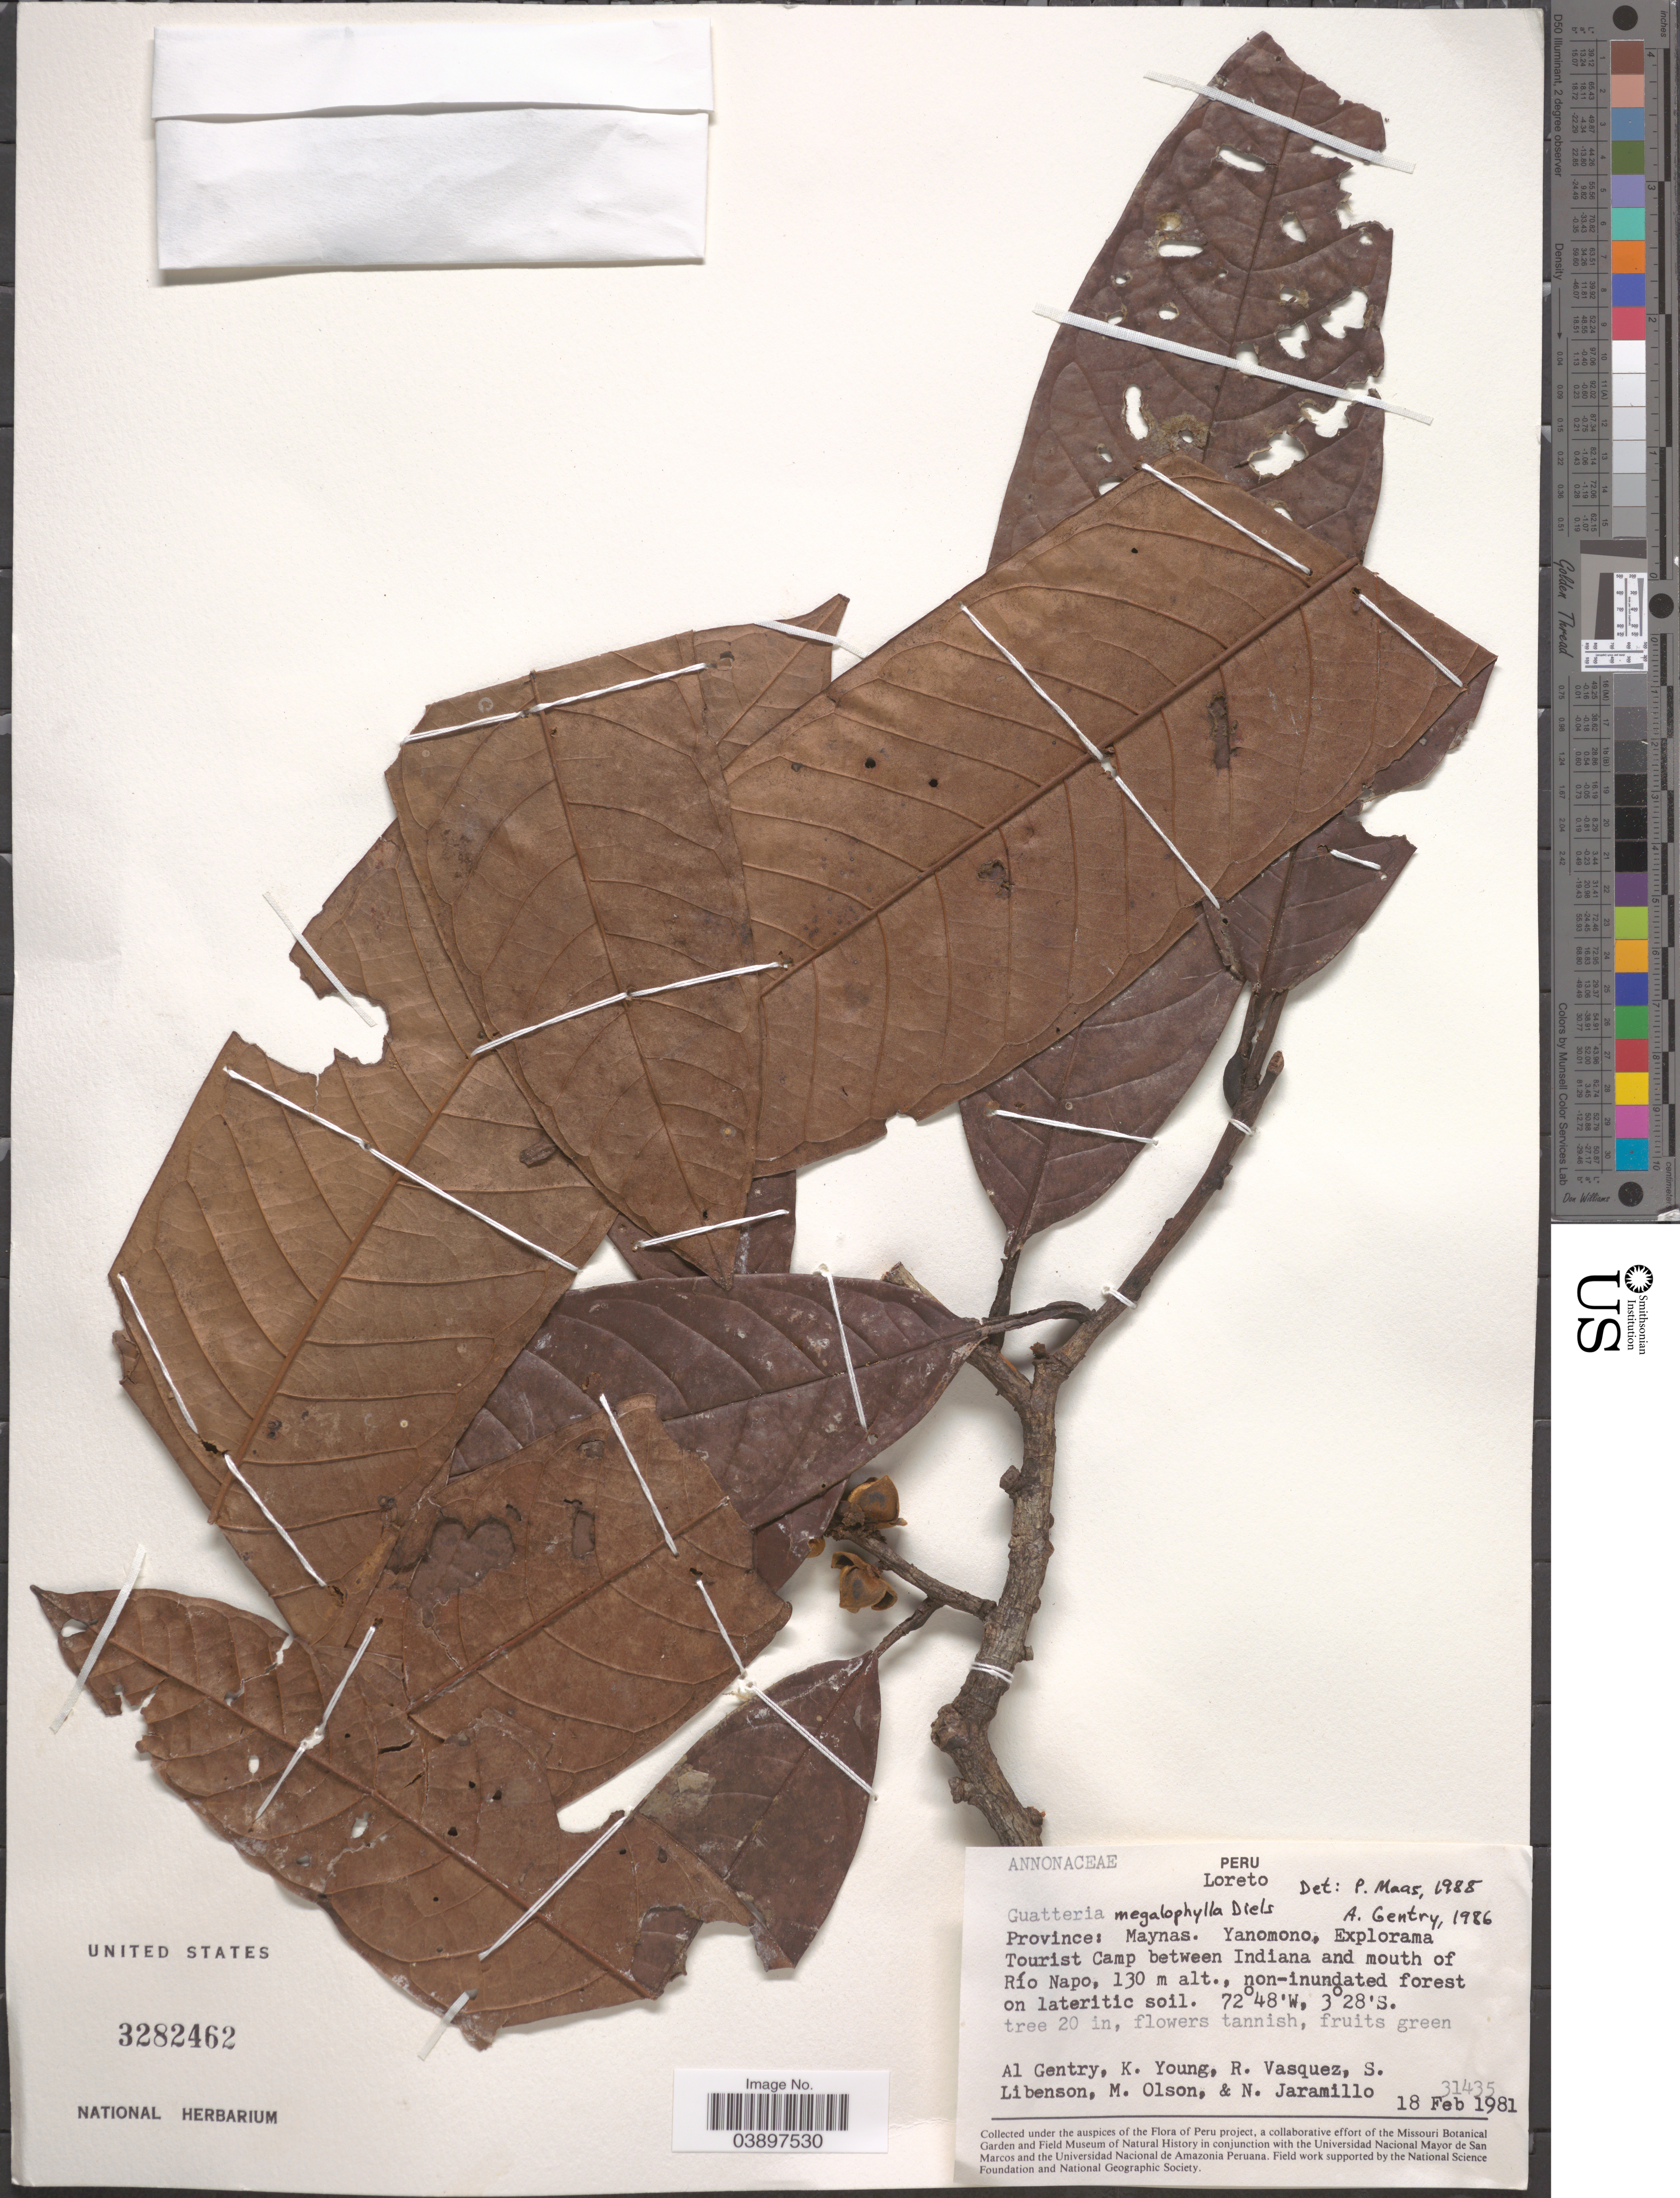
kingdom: Plantae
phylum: Tracheophyta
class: Magnoliopsida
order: Magnoliales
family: Annonaceae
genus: Guatteria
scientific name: Guatteria megalophylla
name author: Diels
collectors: A. H. Gentry, K. Young, R. Vasquez, S. Libenson & et al.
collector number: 31435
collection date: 1981-02-18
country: Peru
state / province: Loreto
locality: Province: Maynas. Yanomono, Explorama Tourist Camp between Indiana and mouth of Río Napo.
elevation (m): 130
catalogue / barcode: US 3282462